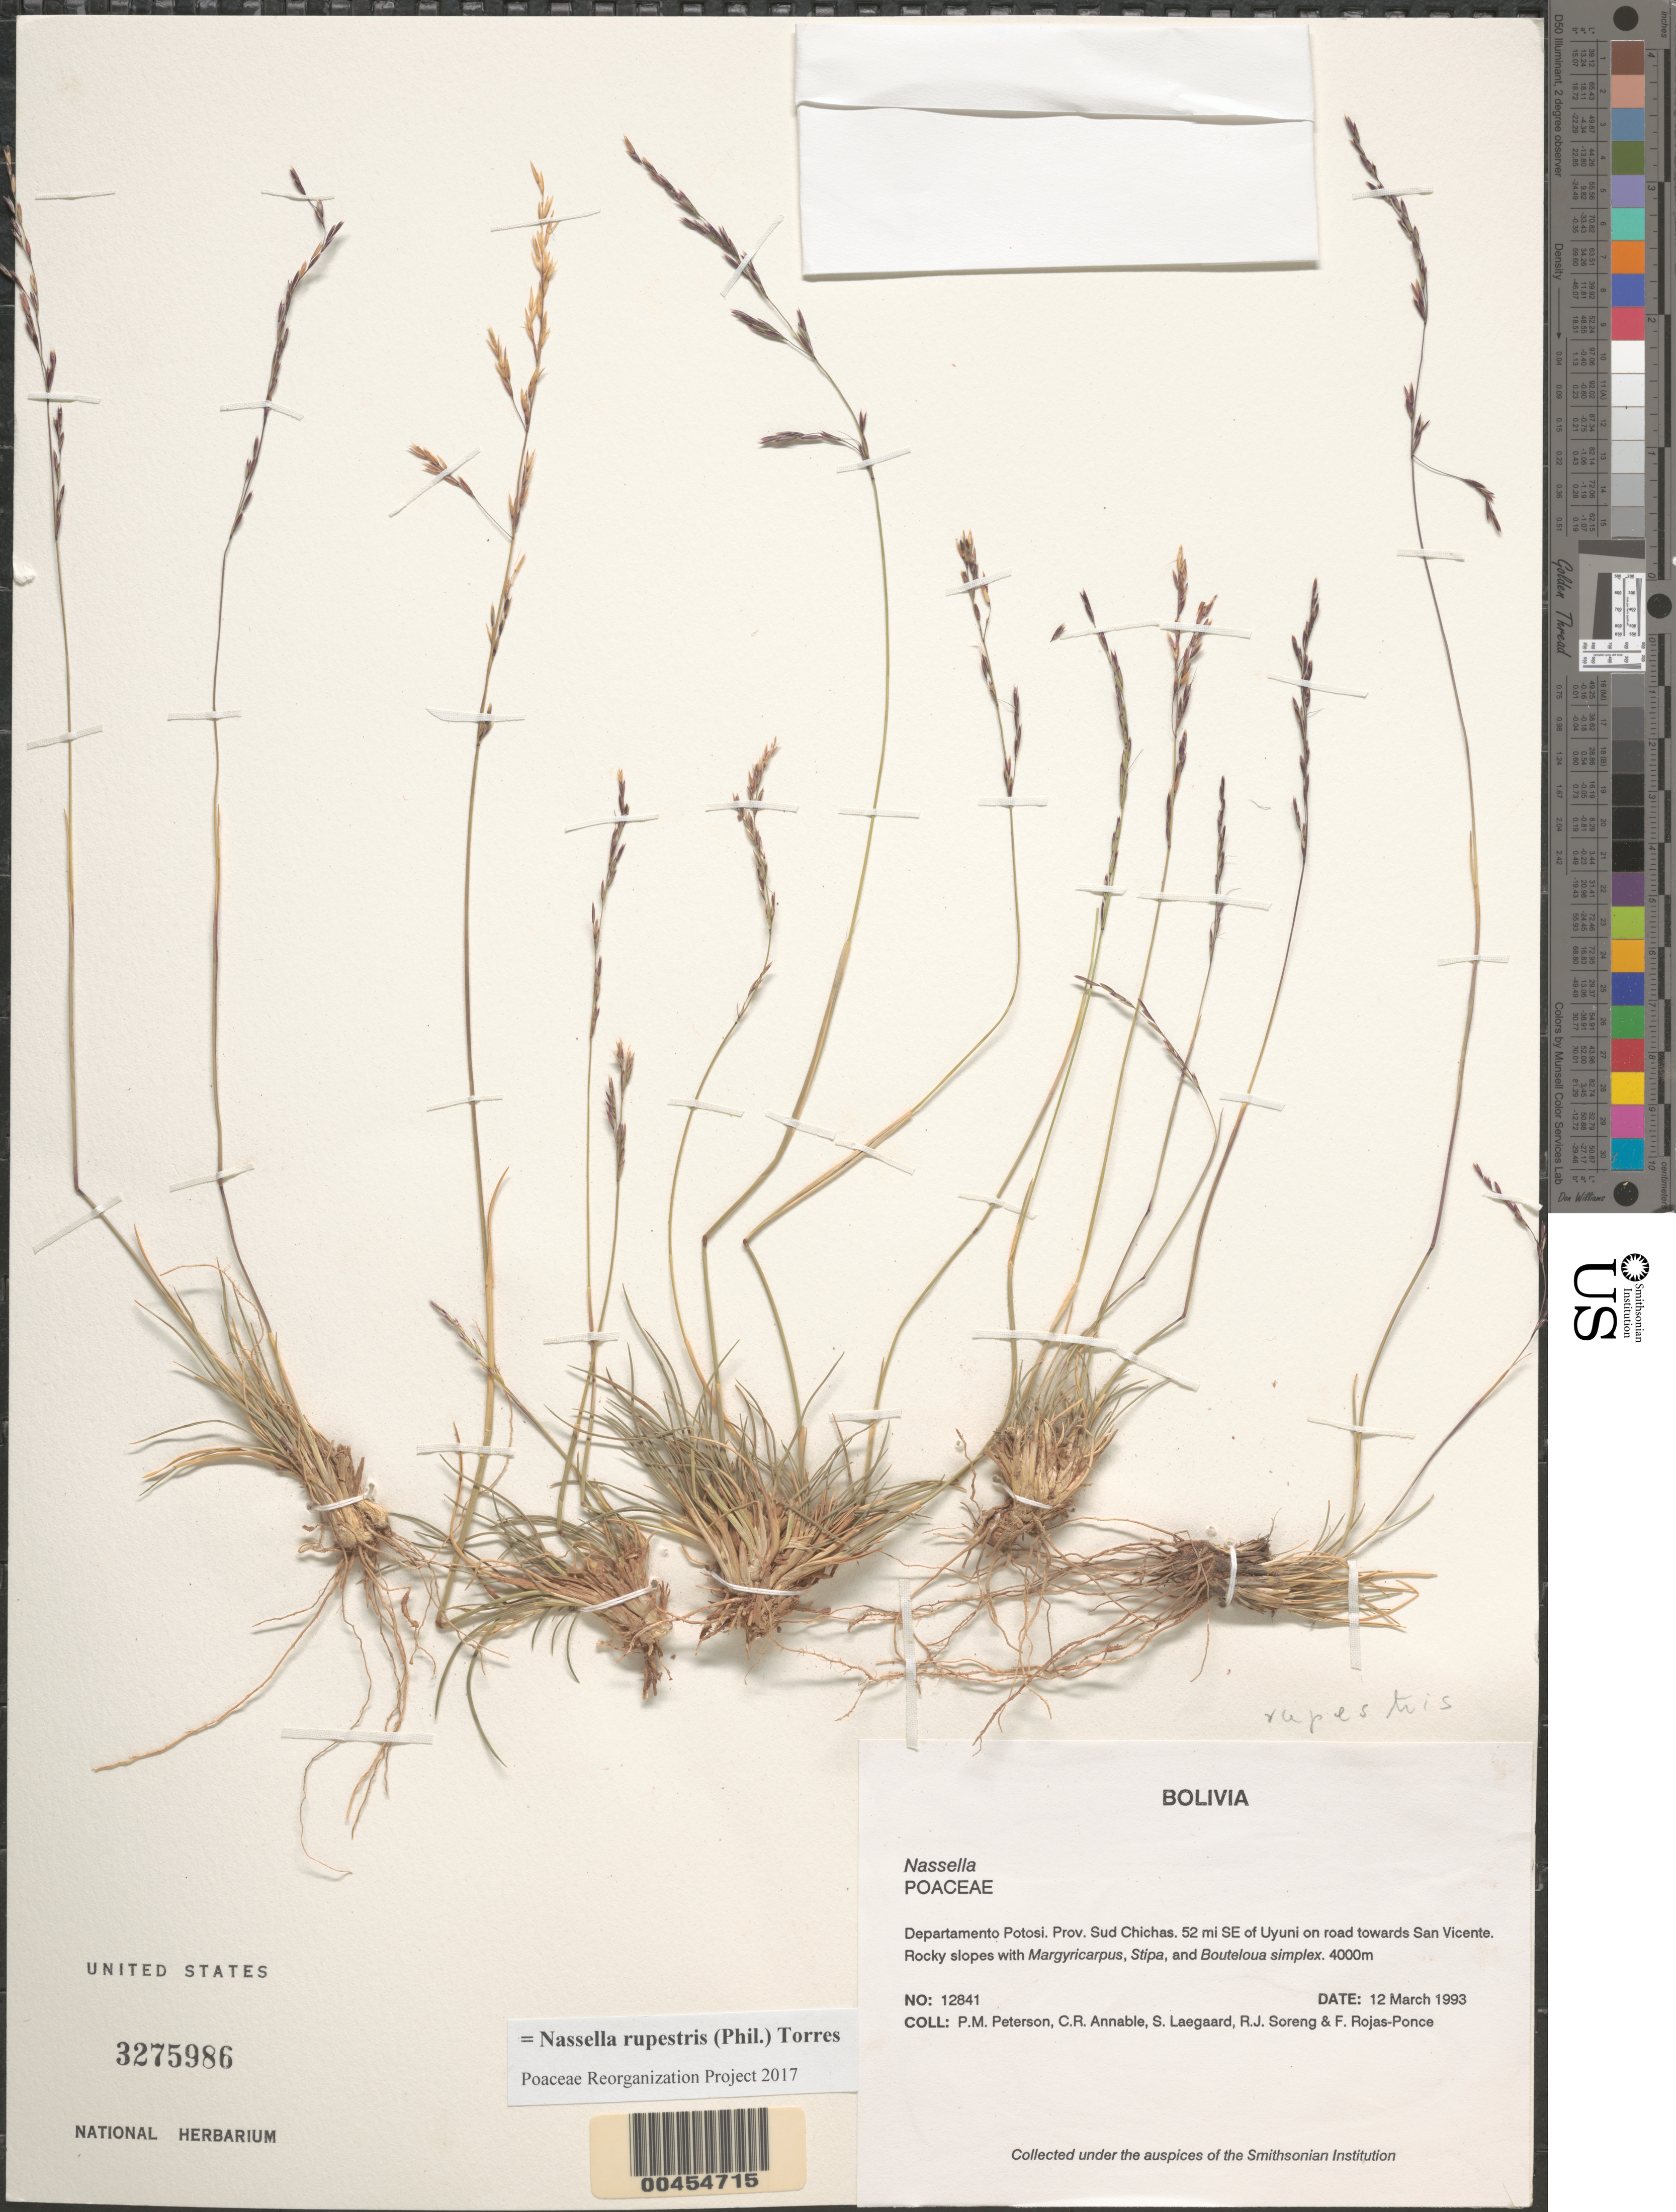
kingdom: Plantae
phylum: Tracheophyta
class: Liliopsida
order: Poales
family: Poaceae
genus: Nassella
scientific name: Nassella rupestris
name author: (Phil.) A.M. Torres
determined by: Poaceae Reorganization Project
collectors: P. M. Peterson, C. R. Annable, S. Lægaard, R. J. Soreng & F. Rojas-Ponce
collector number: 12841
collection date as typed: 12 Mar 1993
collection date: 1993-03-12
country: Bolivia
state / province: Potosí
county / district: Sud Chichas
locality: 52 mi SE of Uyuni on road towards San Vicente.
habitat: Rocky slopes with Margyricarpus, Stipa, and Bouteloua simplex.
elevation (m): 4000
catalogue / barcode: US 3275986